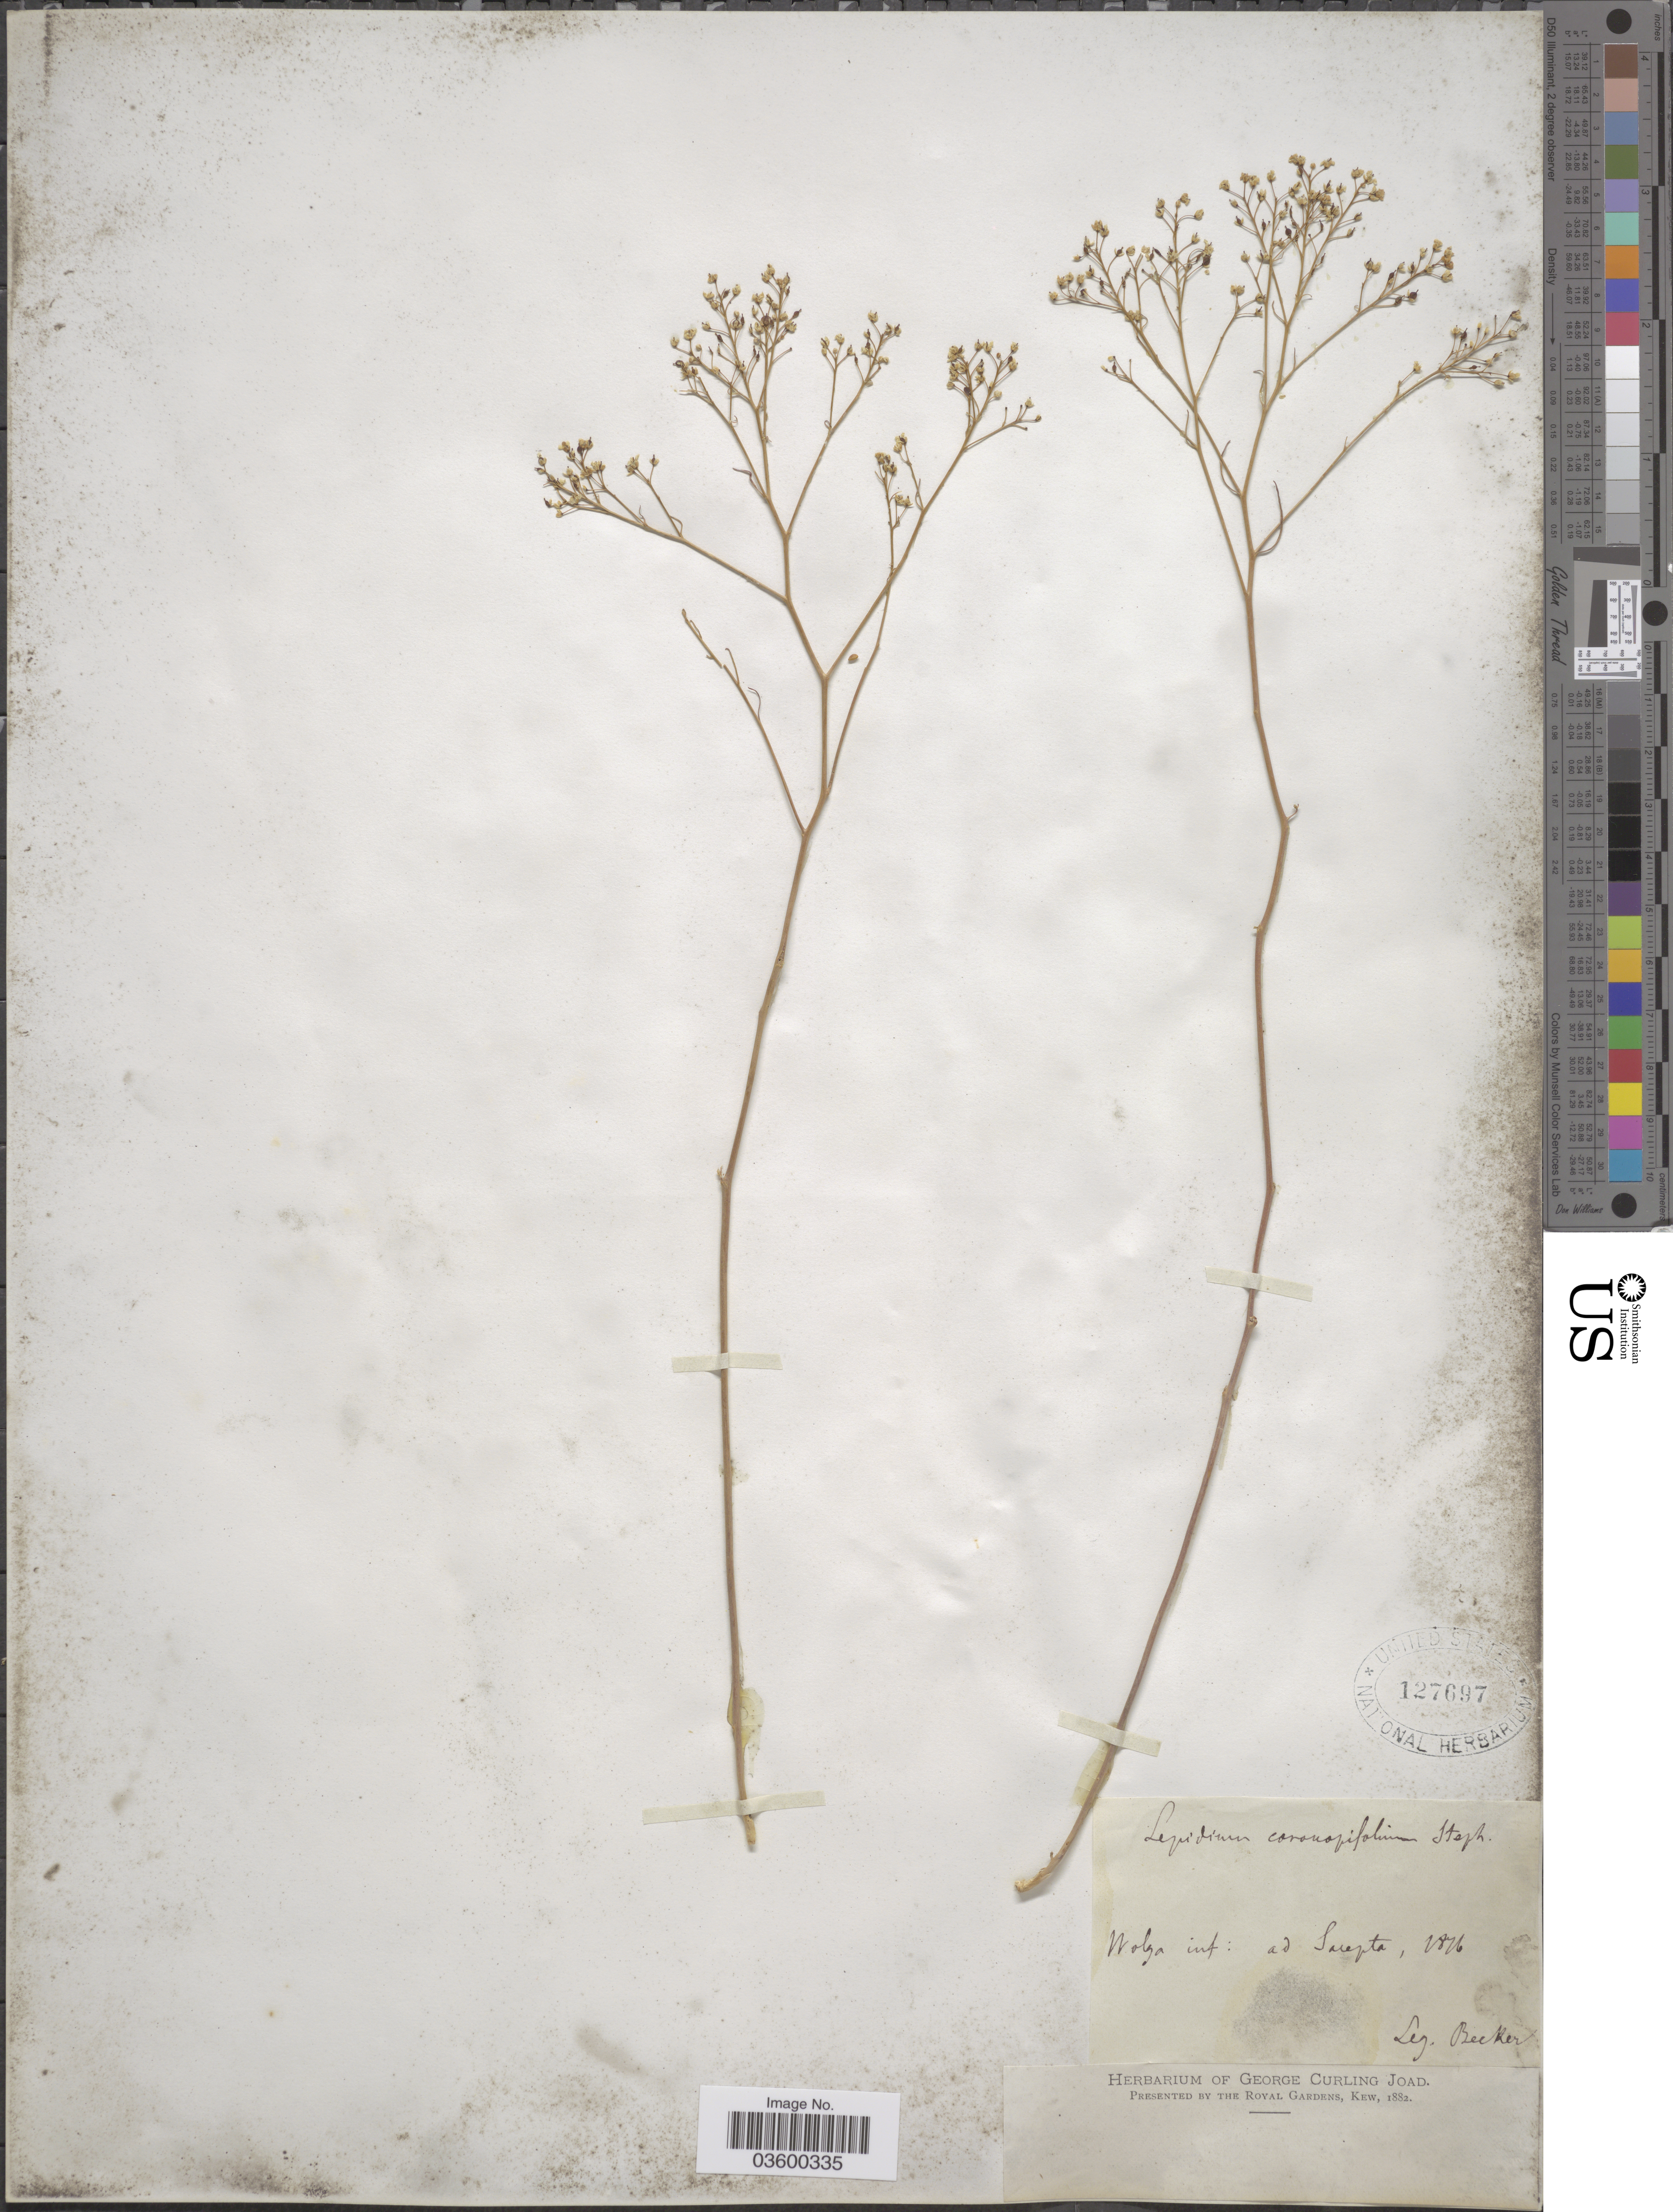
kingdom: Plantae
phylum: Tracheophyta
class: Magnoliopsida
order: Brassicales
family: Brassicaceae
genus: Lepidium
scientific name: Lepidium coronopifolium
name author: Fisch.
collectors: -. Becker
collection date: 1876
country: Russian Federation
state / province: Volgograd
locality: Wolga inf: ad Sarepta.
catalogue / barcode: US 127697